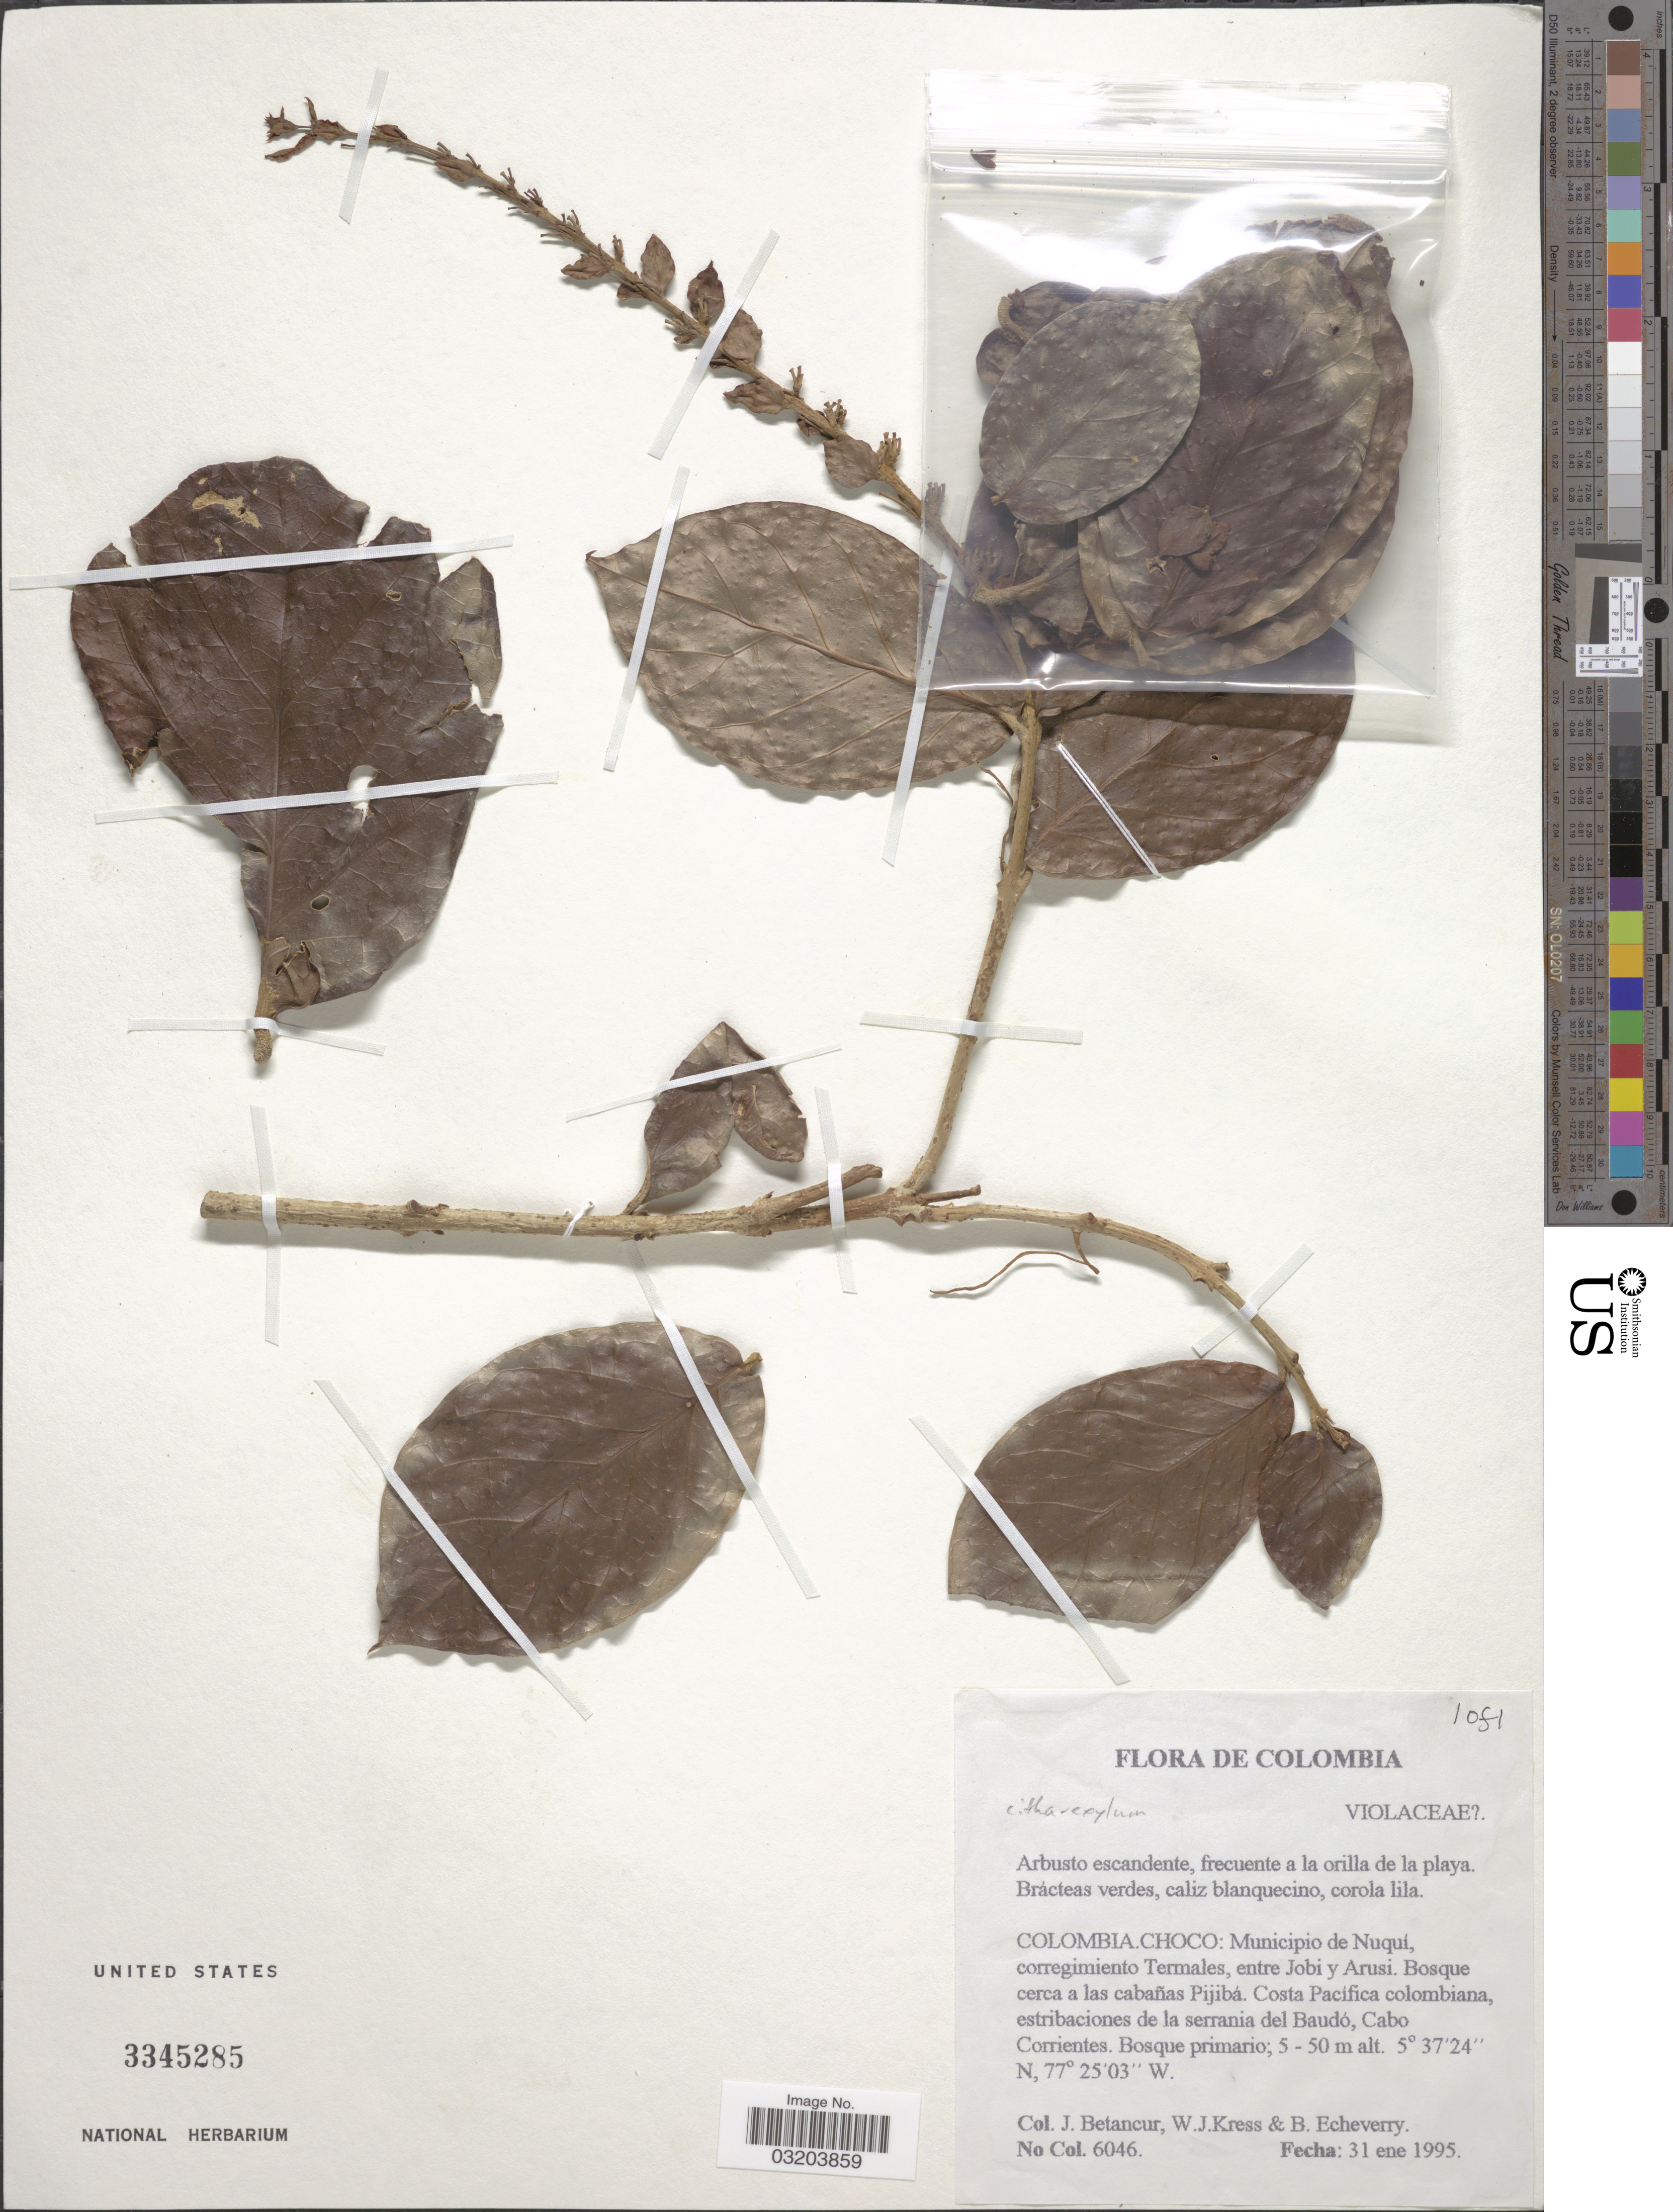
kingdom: Plantae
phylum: Tracheophyta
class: Magnoliopsida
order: Lamiales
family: Verbenaceae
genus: Citharexylum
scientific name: Citharexylum sp.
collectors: J. Betancur, W. J. Kress & B. Echeverry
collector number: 6046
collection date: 1995-01-31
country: Colombia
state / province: Chocó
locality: Municipio de Nuquí, corregimiento Termales, entre Jobi y Arusi. Bosque cerca a las cabañas Pijibá. Costa Pacifica colombiana, estribaciones de la serrania del Baudó, Cabo. Corrientes.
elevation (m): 5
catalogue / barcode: US 3345285